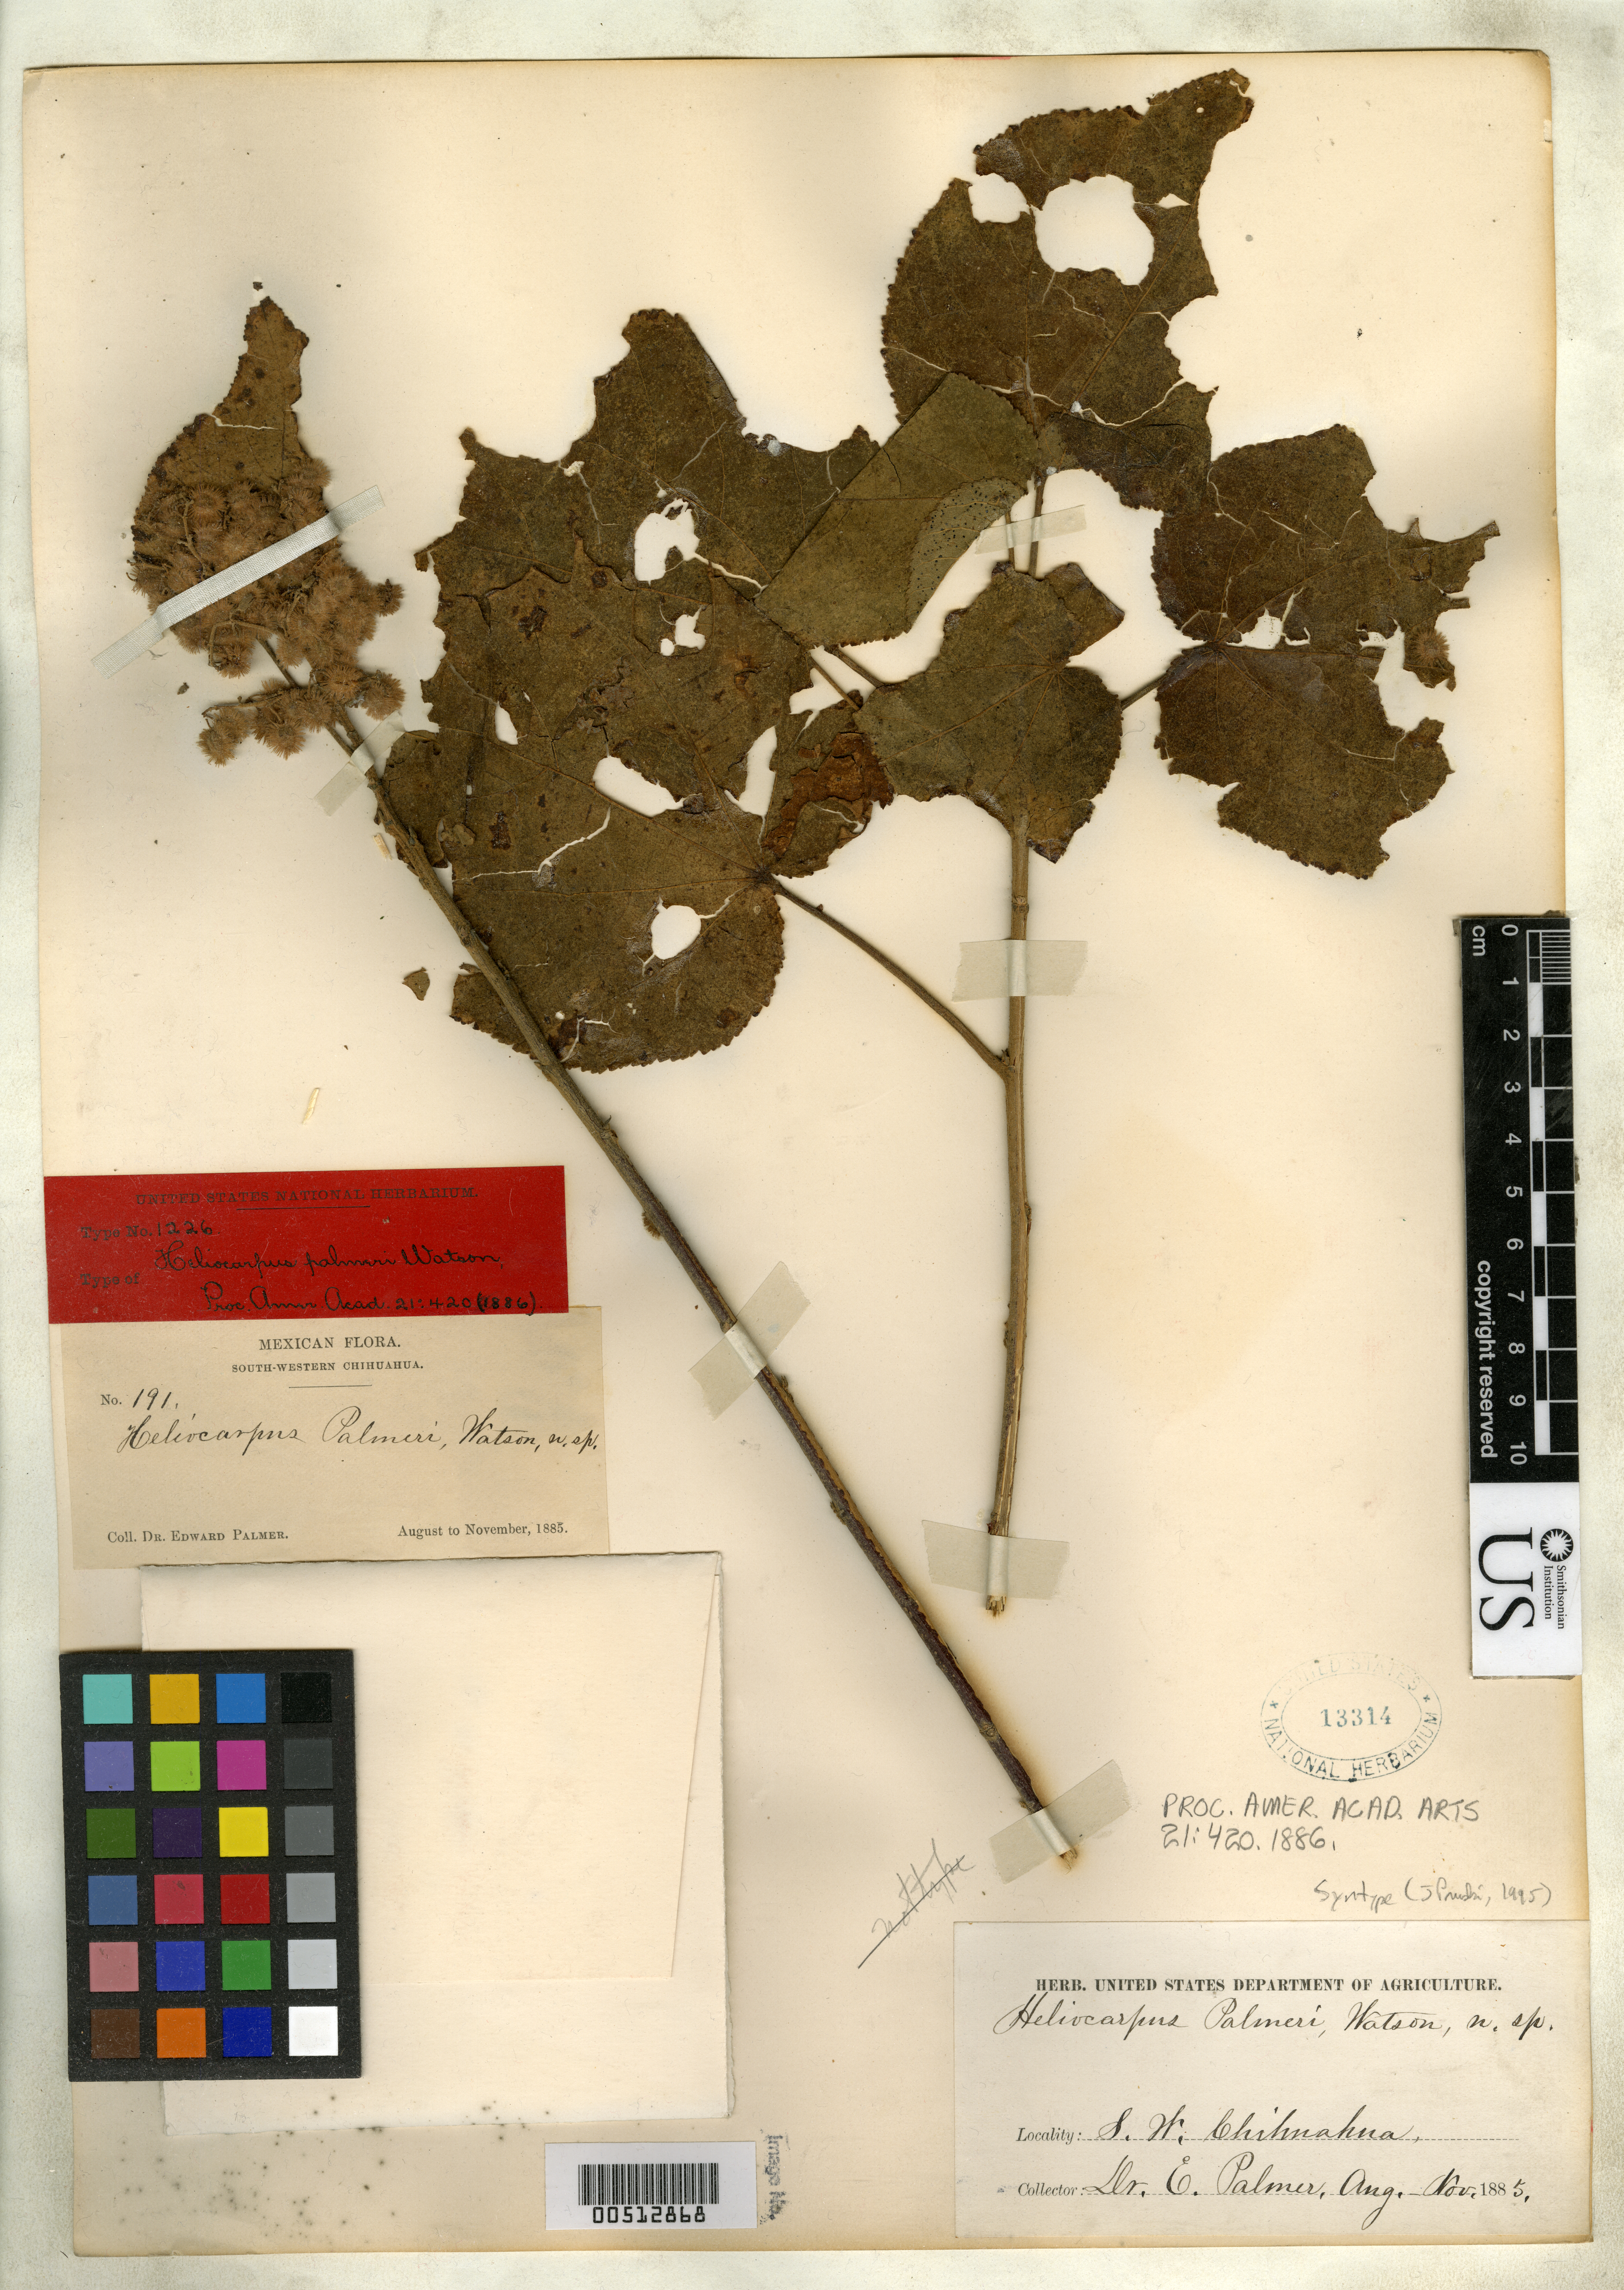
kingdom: Plantae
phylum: Tracheophyta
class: Magnoliopsida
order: Malvales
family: Malvaceae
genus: Heliocarpus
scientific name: Heliocarpus palmeri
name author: S. Watson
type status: Syntype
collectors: E. Palmer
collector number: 191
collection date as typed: Aug 1885 to -- Nov 1885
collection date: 1885-08/1885-11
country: Mexico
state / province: Chihuahua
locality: South-western Chihuahua.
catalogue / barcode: US 13314